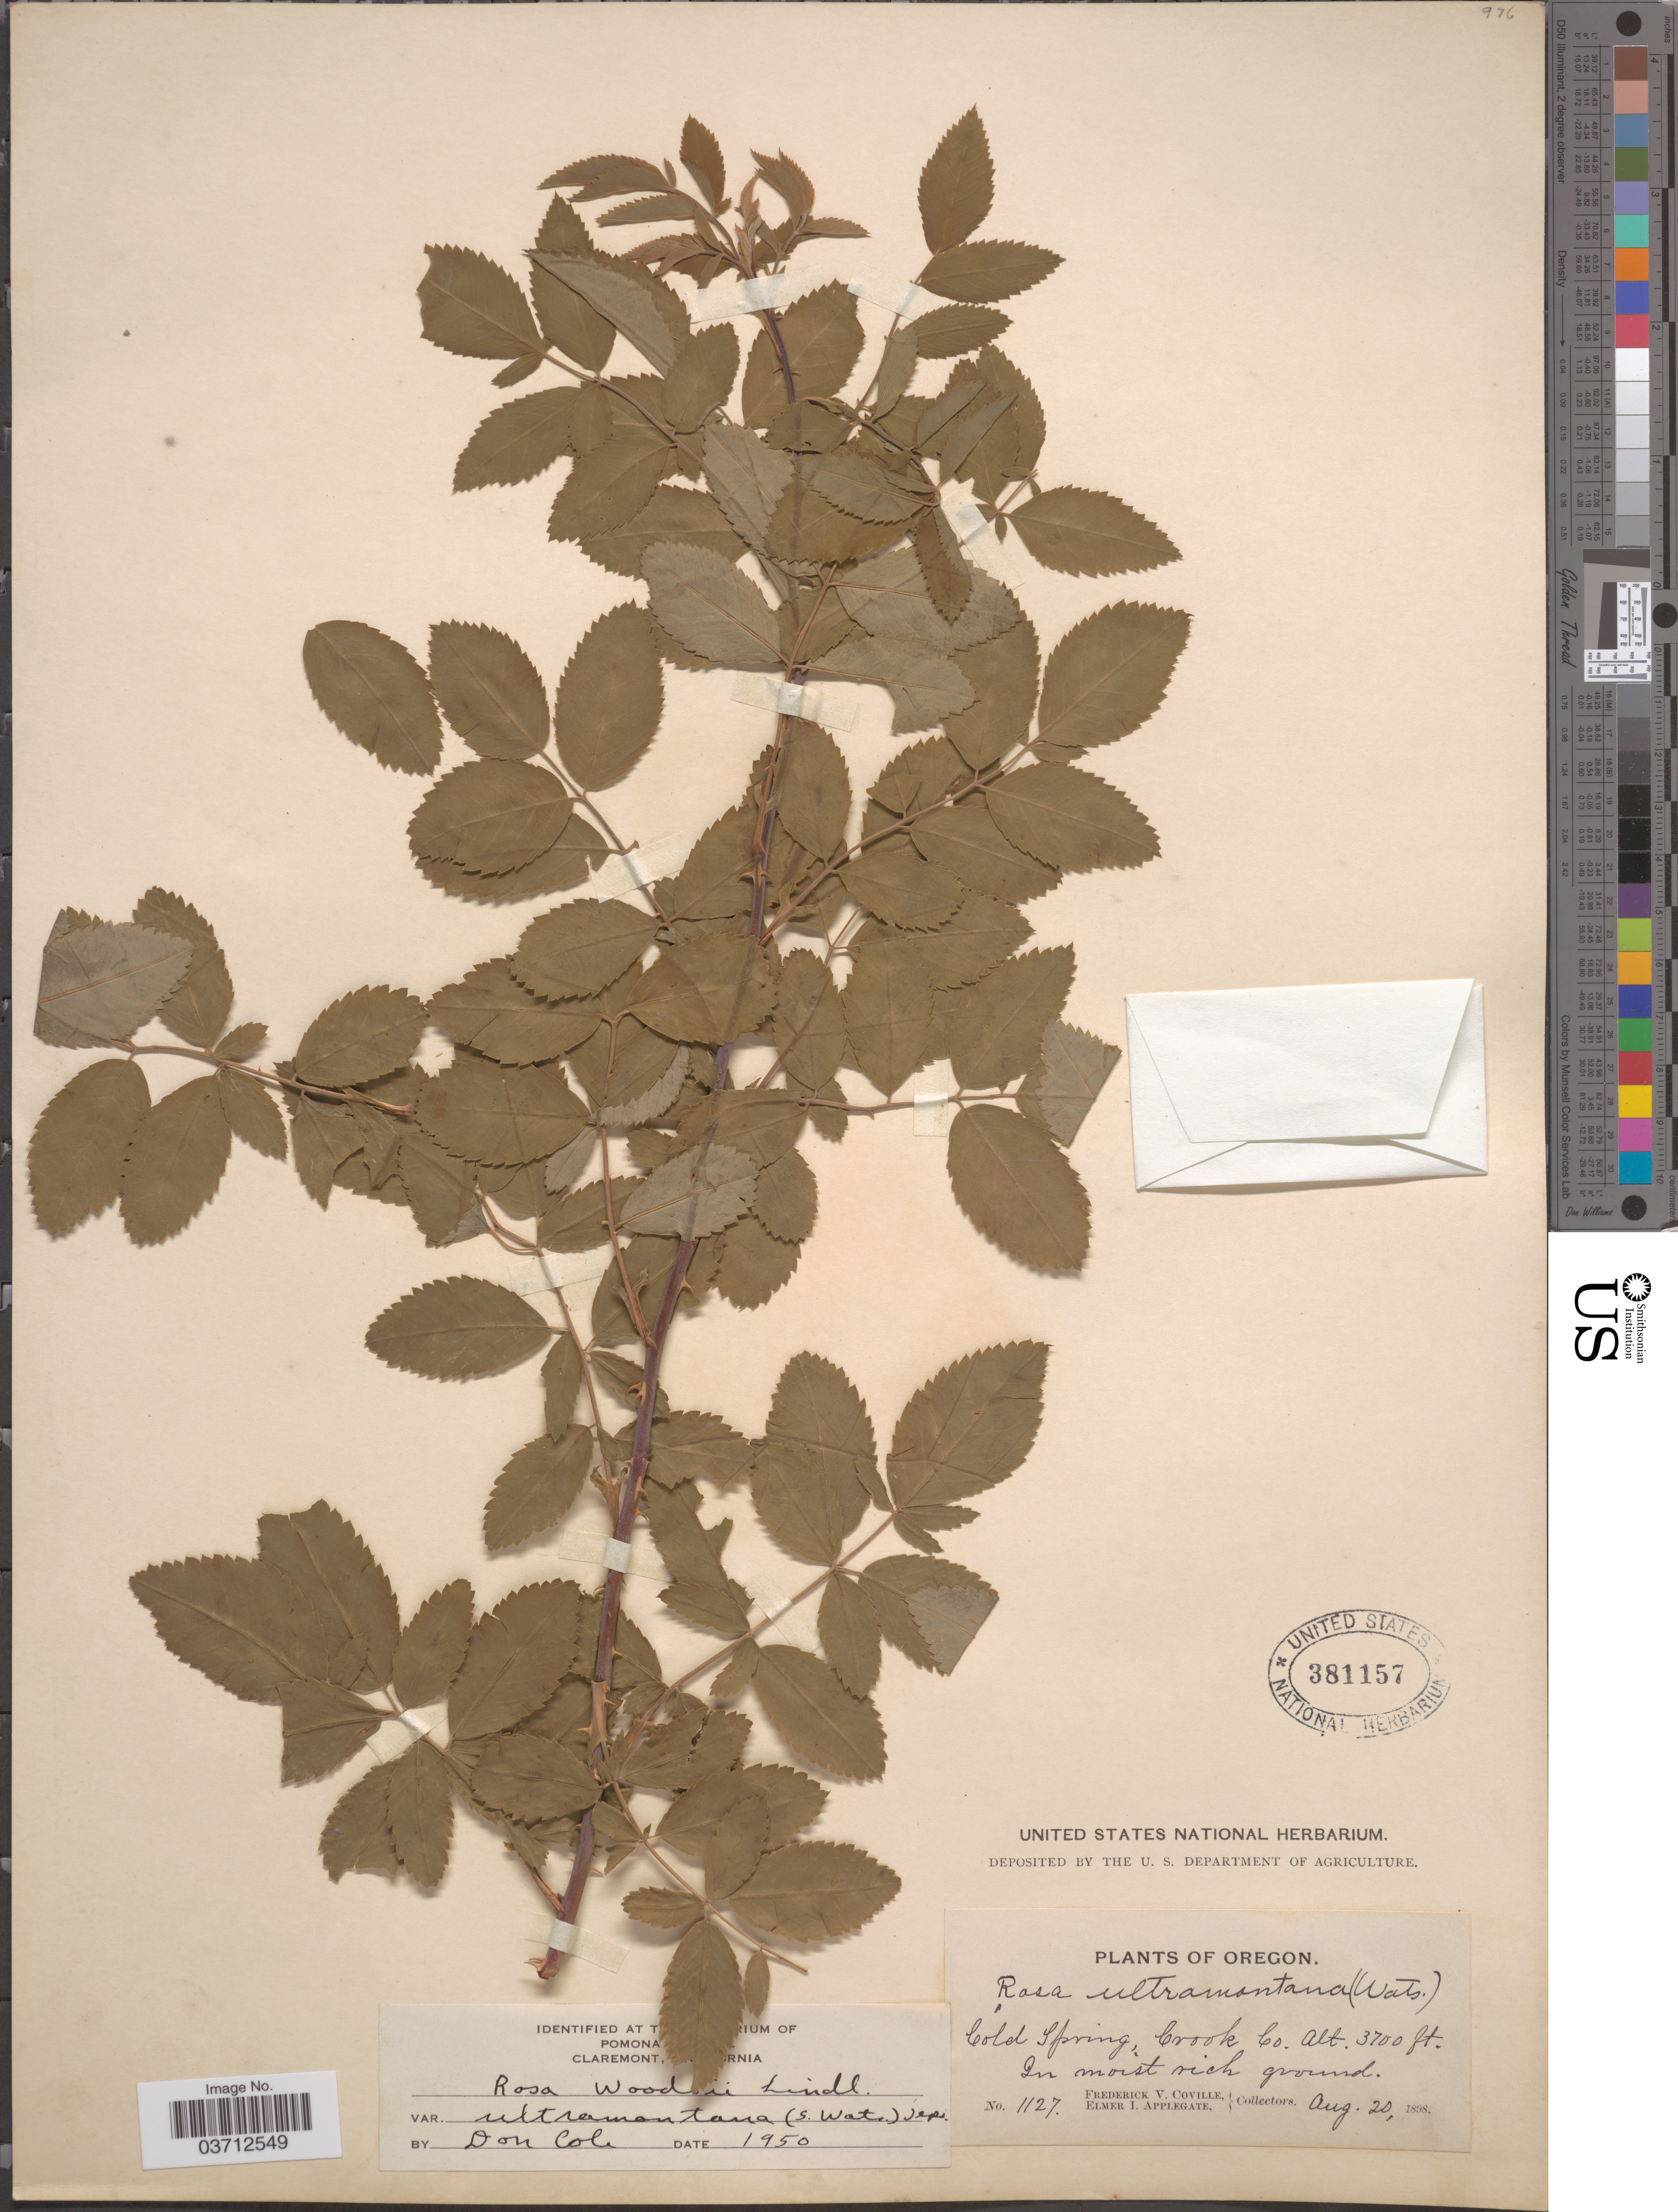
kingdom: Plantae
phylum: Tracheophyta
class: Magnoliopsida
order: Rosales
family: Rosaceae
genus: Rosa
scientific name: Rosa woodsii var. ultramontana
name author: Lindl.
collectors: F. V. Coville & E. I. Applegate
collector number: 1127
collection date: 1898-08-20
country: United States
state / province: Oregon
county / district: Crook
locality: Cold Spring, Crook Co.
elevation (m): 1128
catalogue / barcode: US 381157